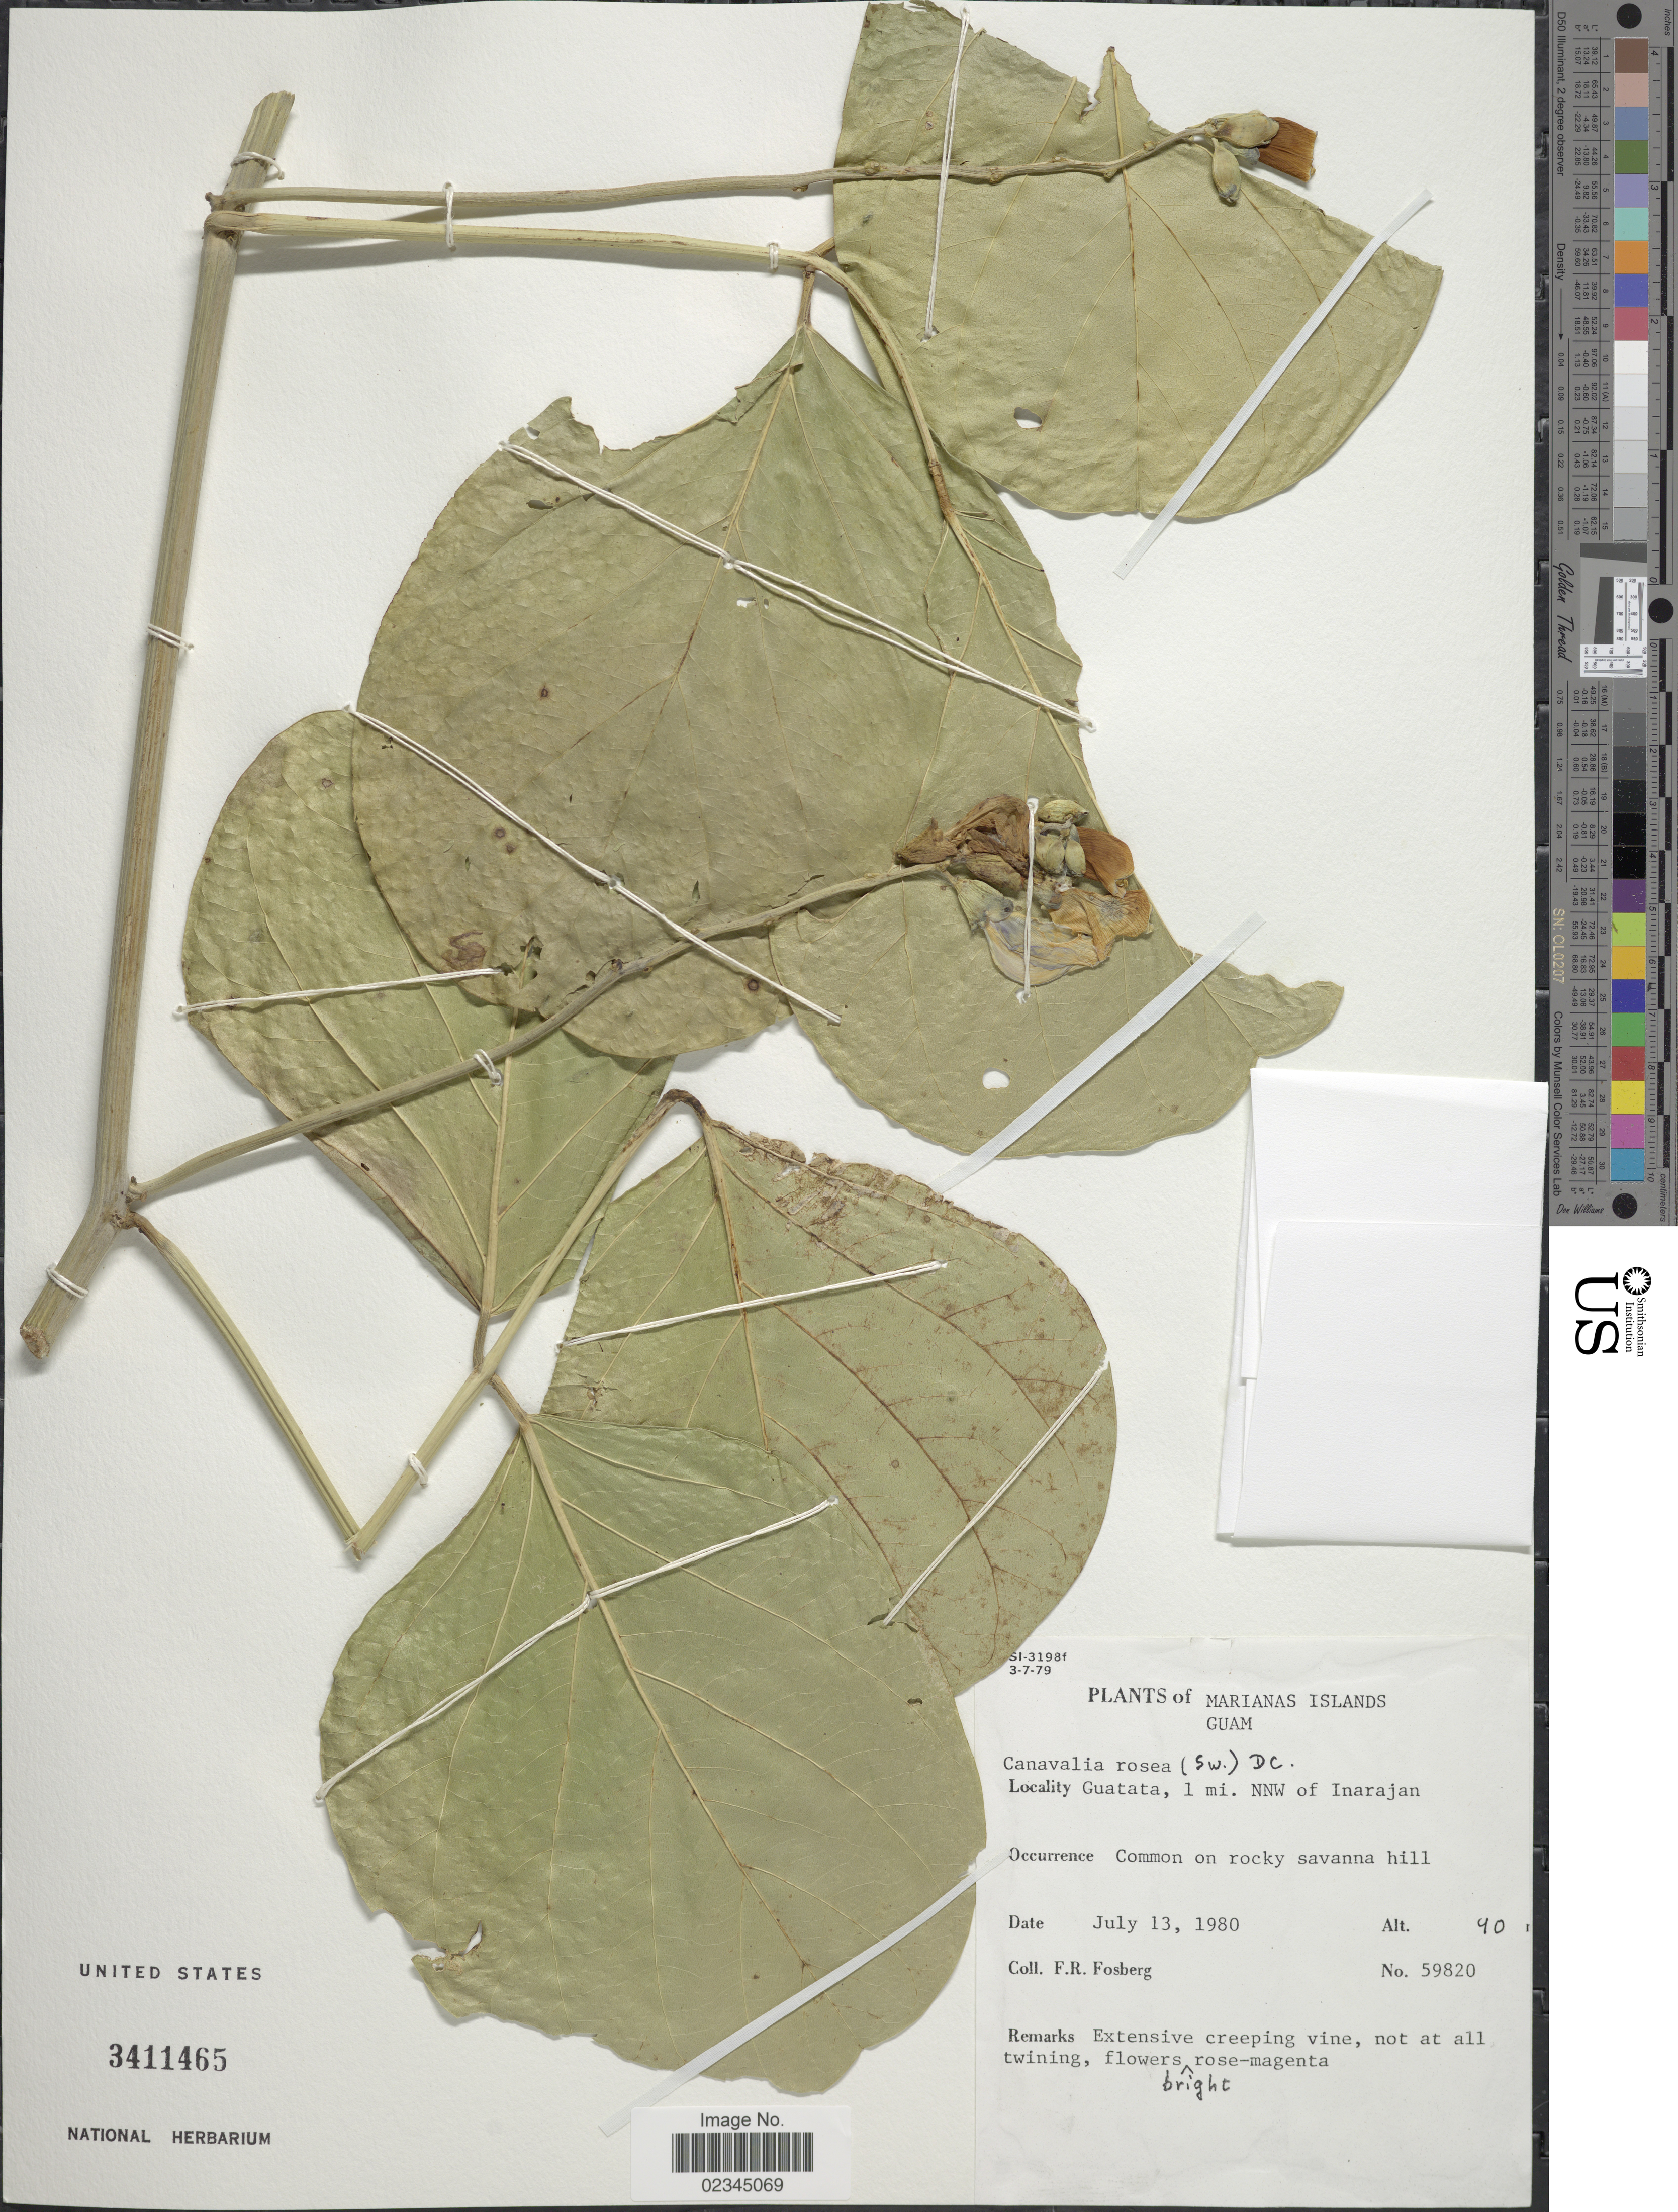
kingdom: Plantae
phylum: Tracheophyta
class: Magnoliopsida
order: Fabales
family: Fabaceae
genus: Canavalia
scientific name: Canavalia rosea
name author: (Sw.) DC.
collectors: F. R. Fosberg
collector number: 59820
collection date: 1980-07-13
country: Guam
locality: Marianas Islands, Guam. Guatata, 1 mi. NNW of Inarajan.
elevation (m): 40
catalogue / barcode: US 3411465